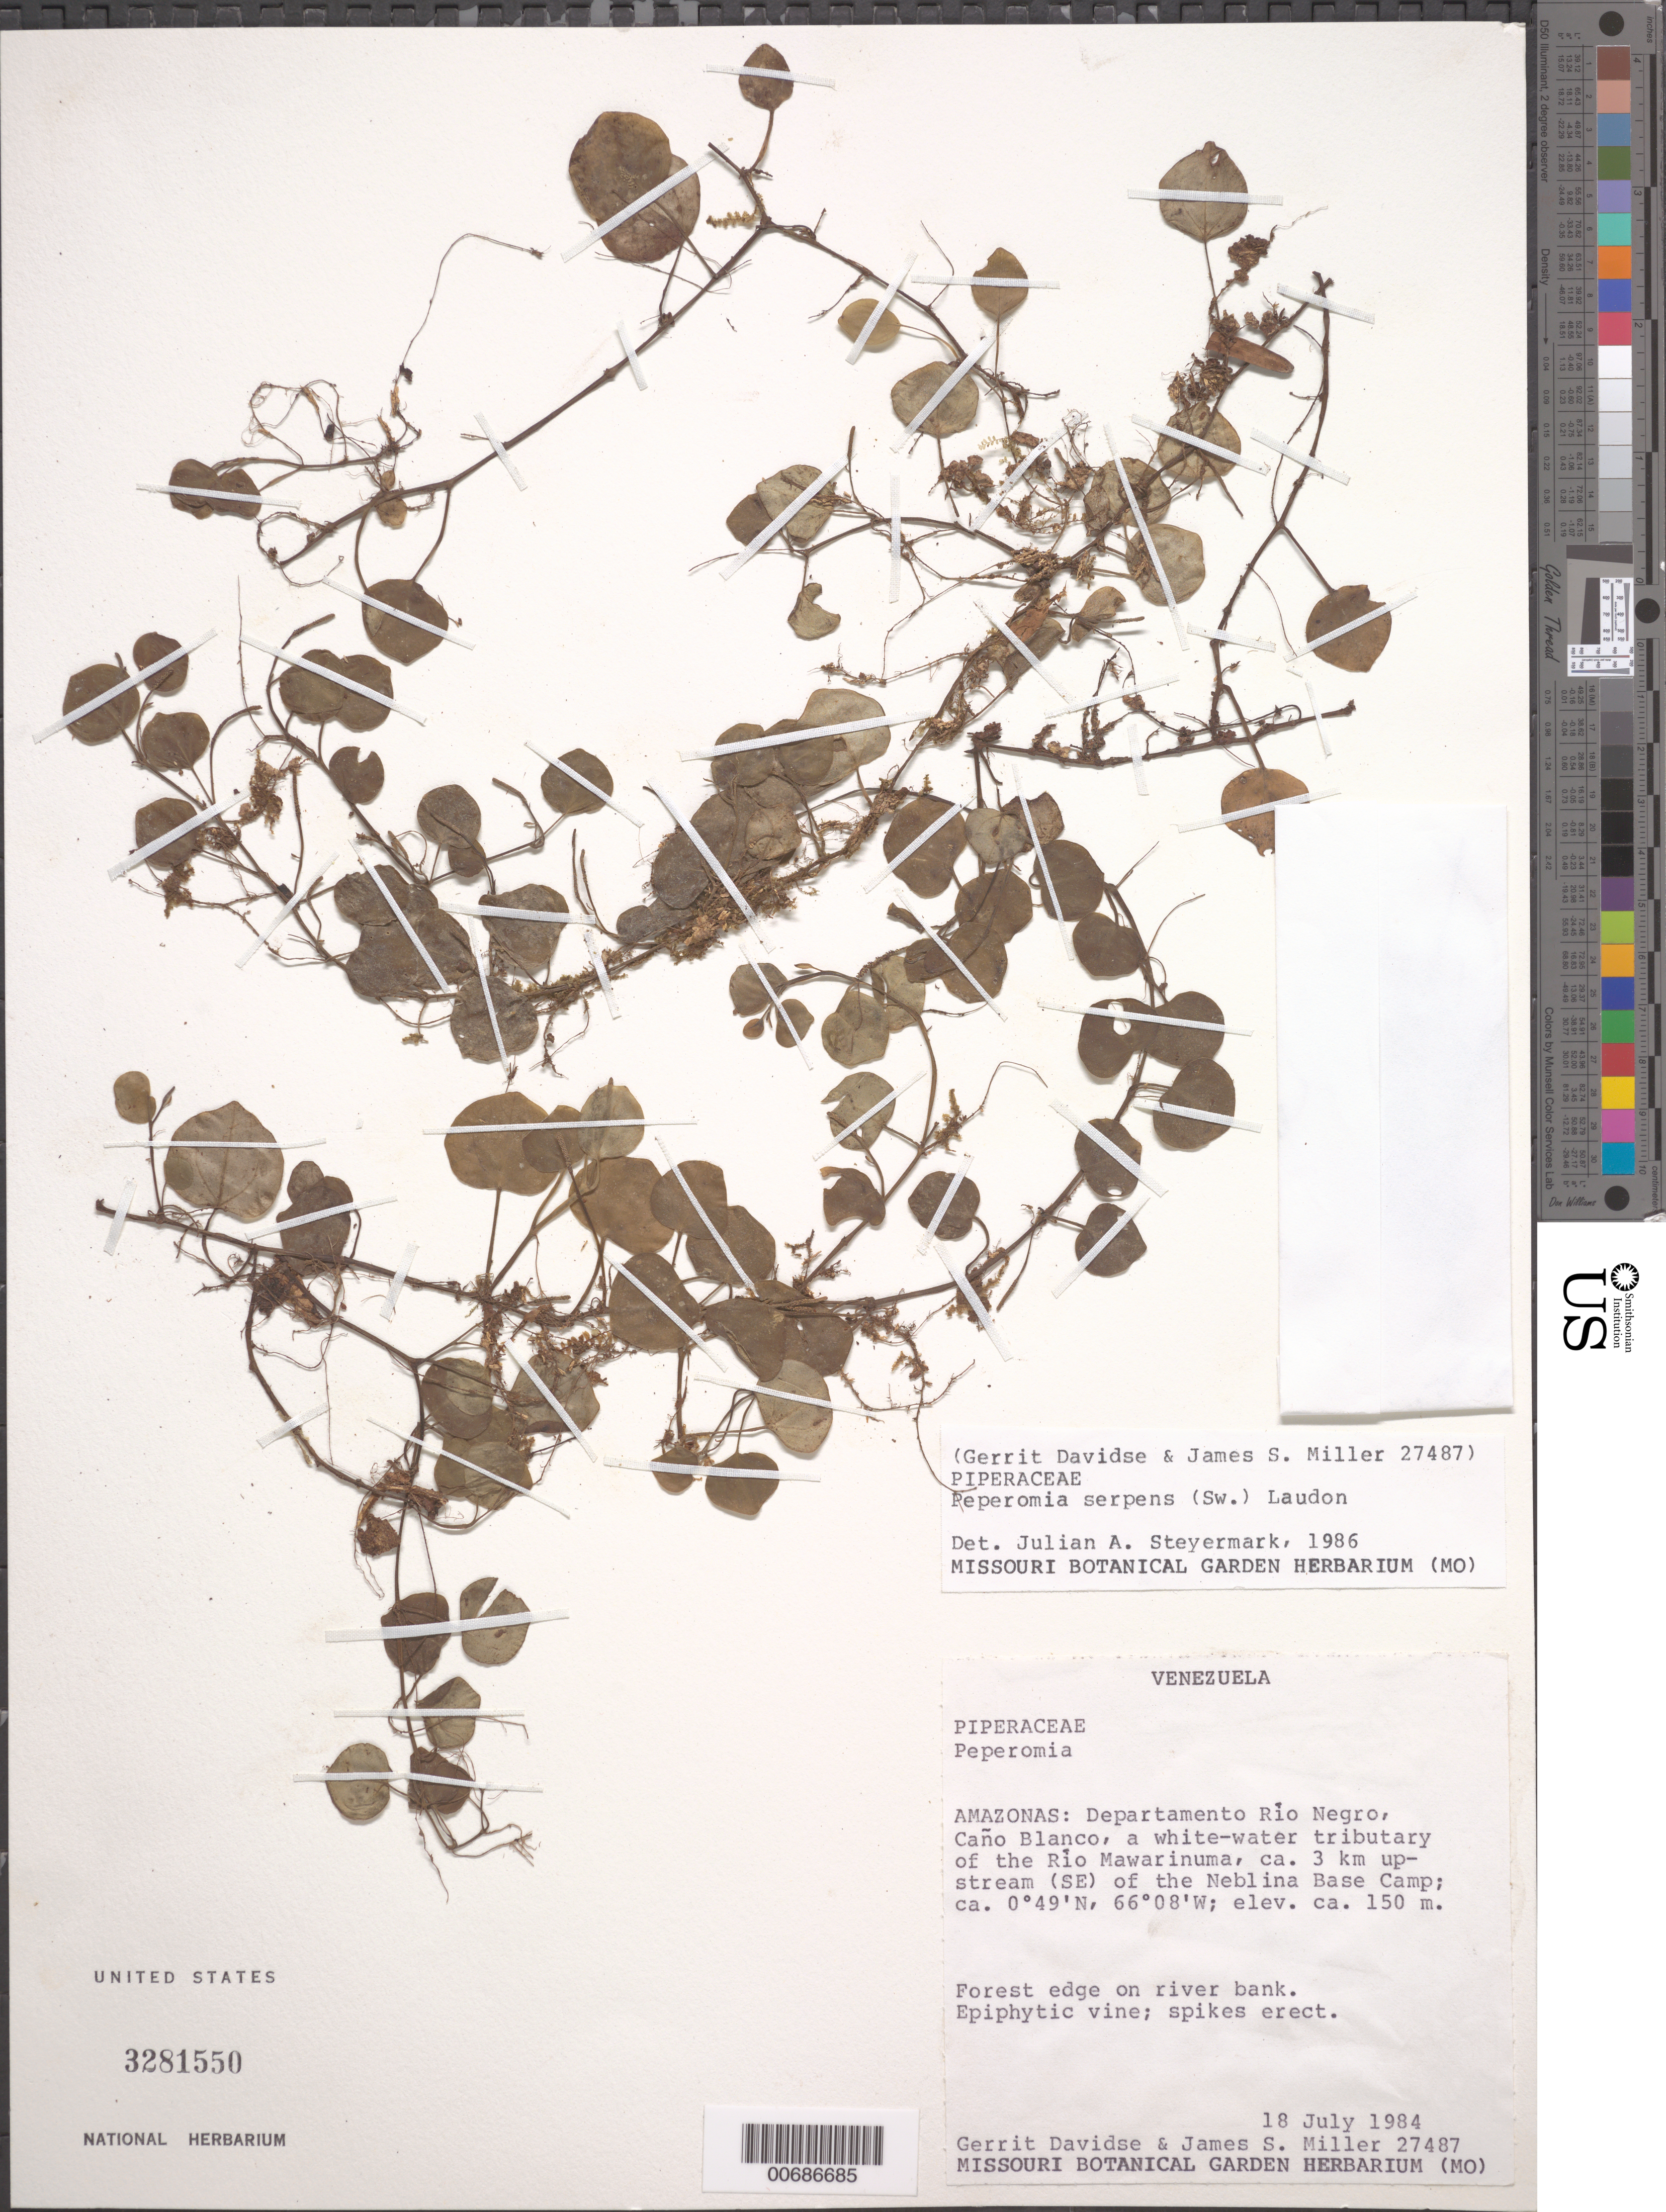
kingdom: Plantae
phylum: Tracheophyta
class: Magnoliopsida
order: Piperales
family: Piperaceae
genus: Peperomia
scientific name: Peperomia serpens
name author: (Sw.) Loudon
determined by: Steyermark, Julian A., (VEN)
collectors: G. Davidse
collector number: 27487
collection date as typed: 18-Jul-84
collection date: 1984-07-18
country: Venezuela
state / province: Amazonas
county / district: Río Negro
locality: Caño Blanco, tributary of Río Mawarinuma, ca. 3 km upstream (SE) of the Neblina Base Camp, ca 3 km upstream of the Neblina base camp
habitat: Forest edge on river bank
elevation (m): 150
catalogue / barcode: US 3281550